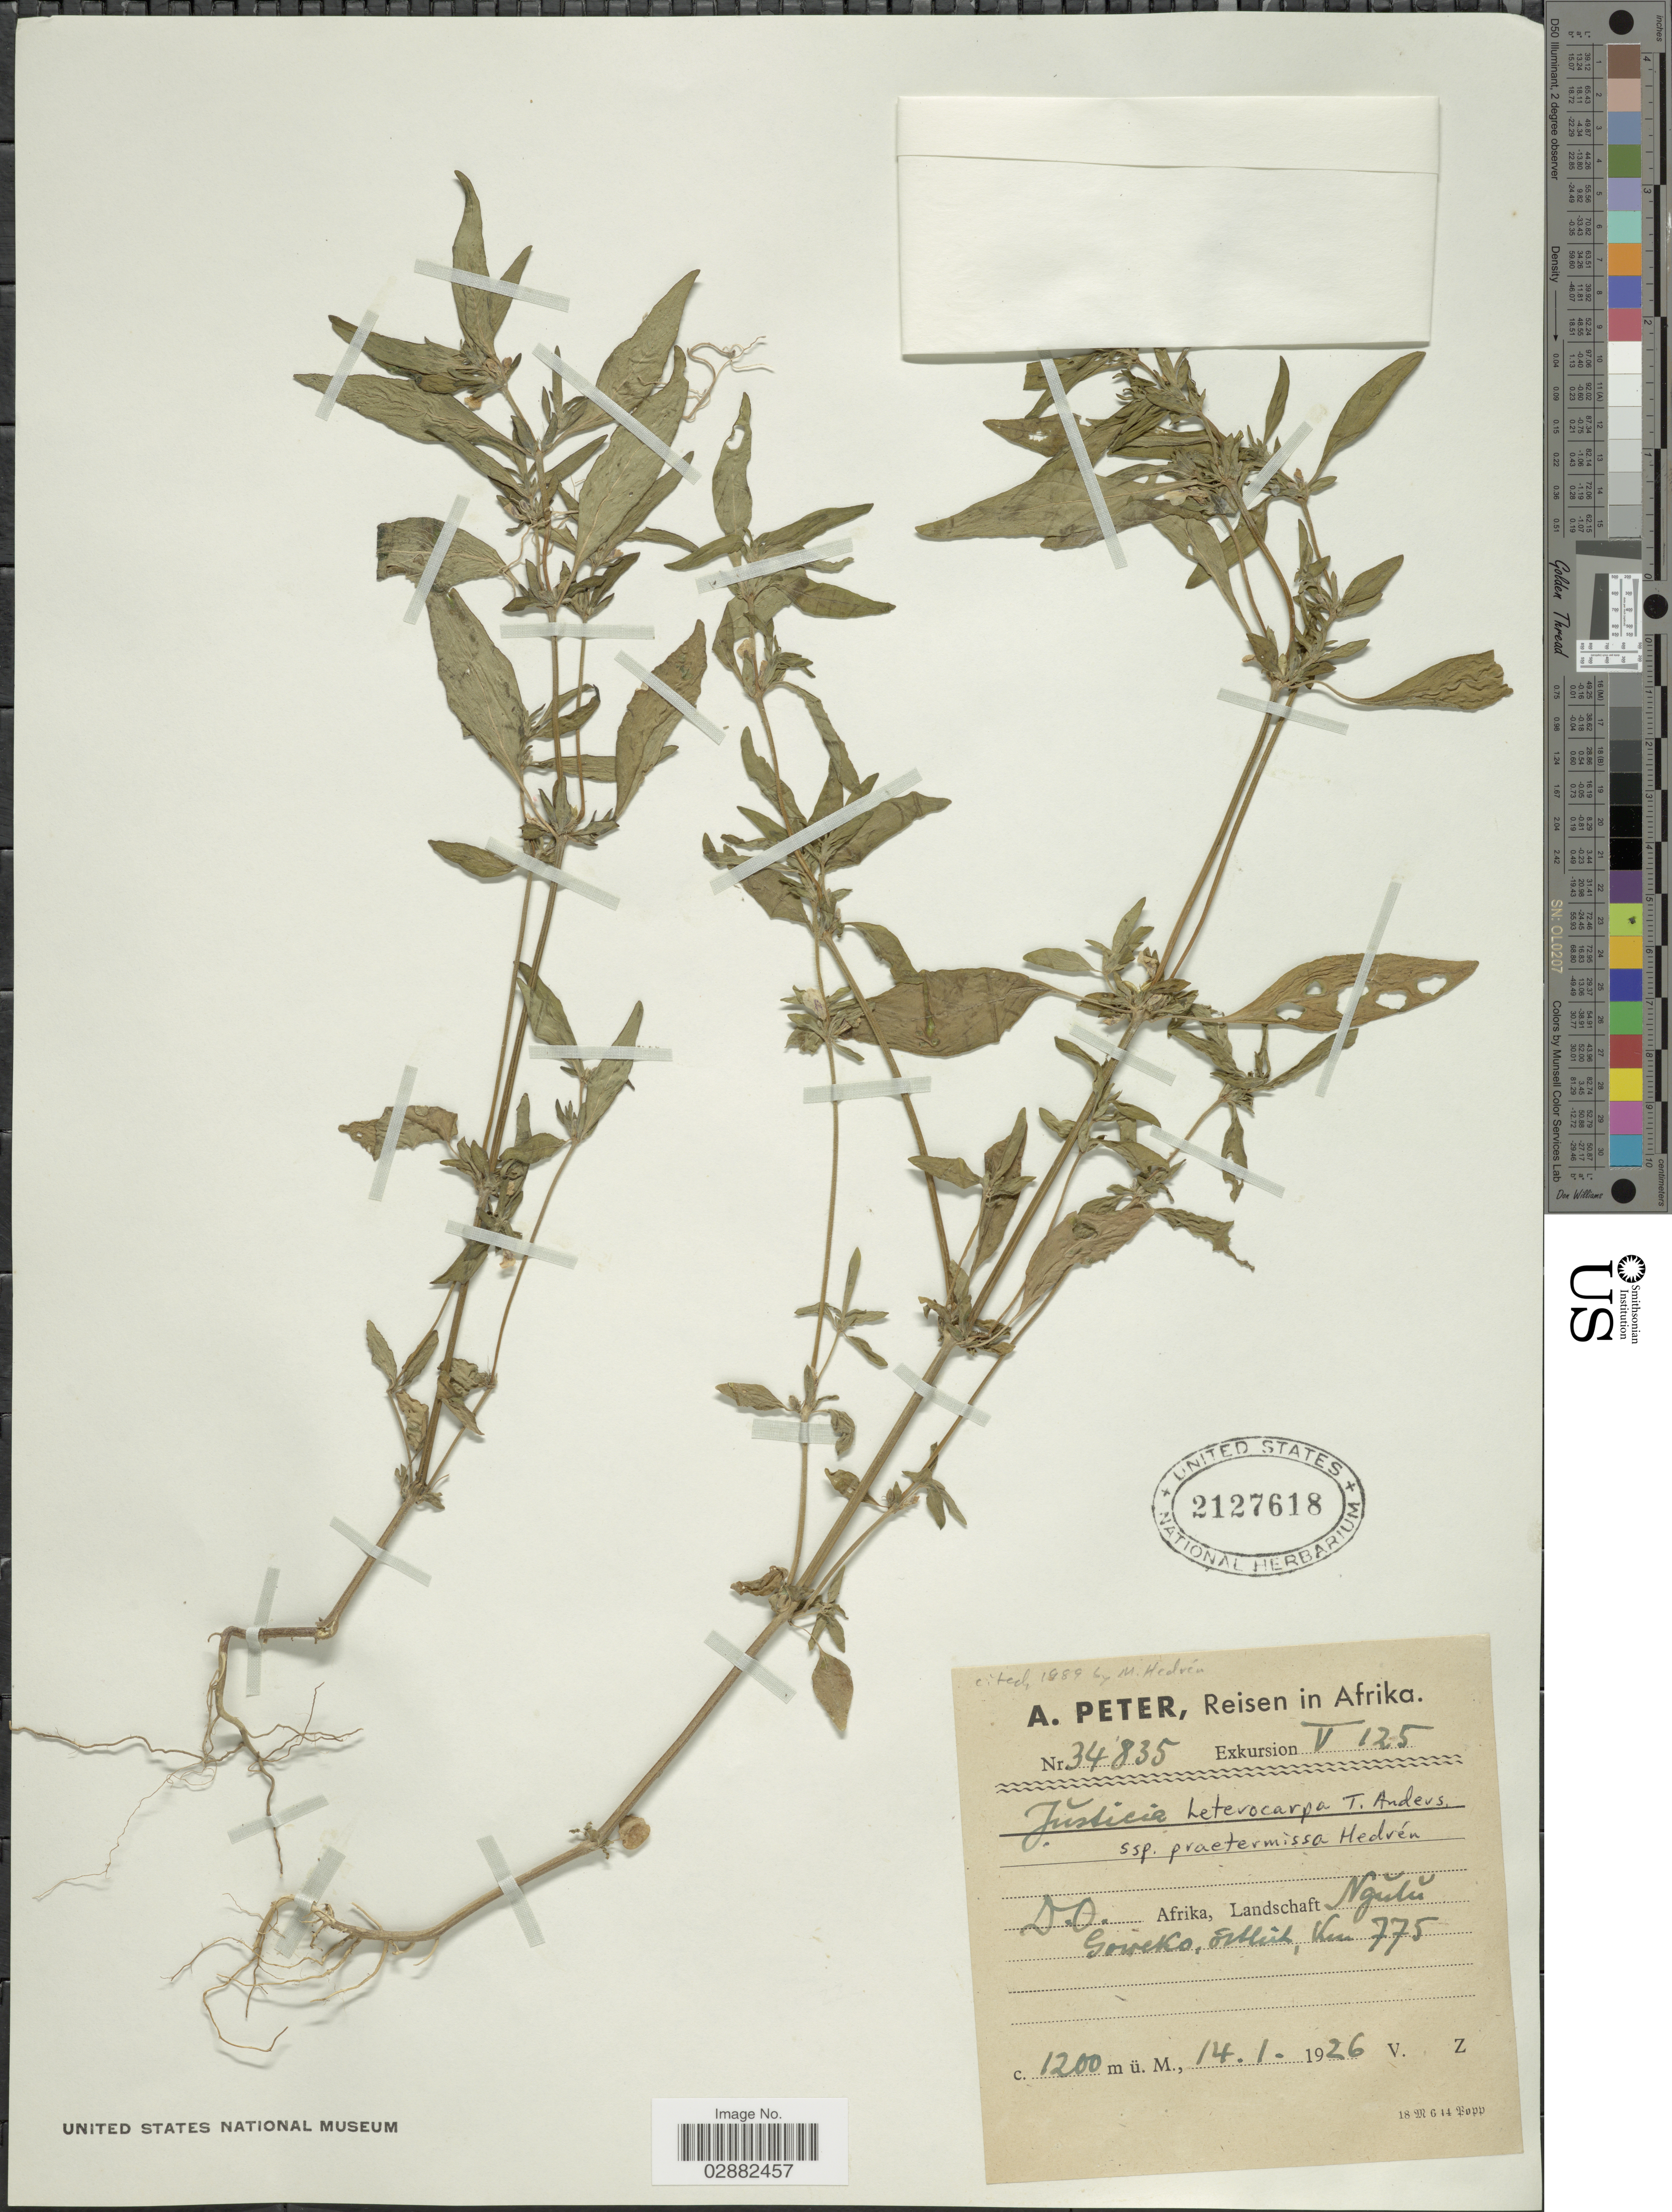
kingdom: Plantae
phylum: Tracheophyta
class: Magnoliopsida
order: Lamiales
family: Acanthaceae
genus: Justicia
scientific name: Justicia heterocarpa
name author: T. Anderson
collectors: A. Peter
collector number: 34835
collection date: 1926-01-14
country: Tanzania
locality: Afrika, D.O. Afrika, Landschaft Ngulu Goweko, Km 775.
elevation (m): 1200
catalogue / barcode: US 2127618